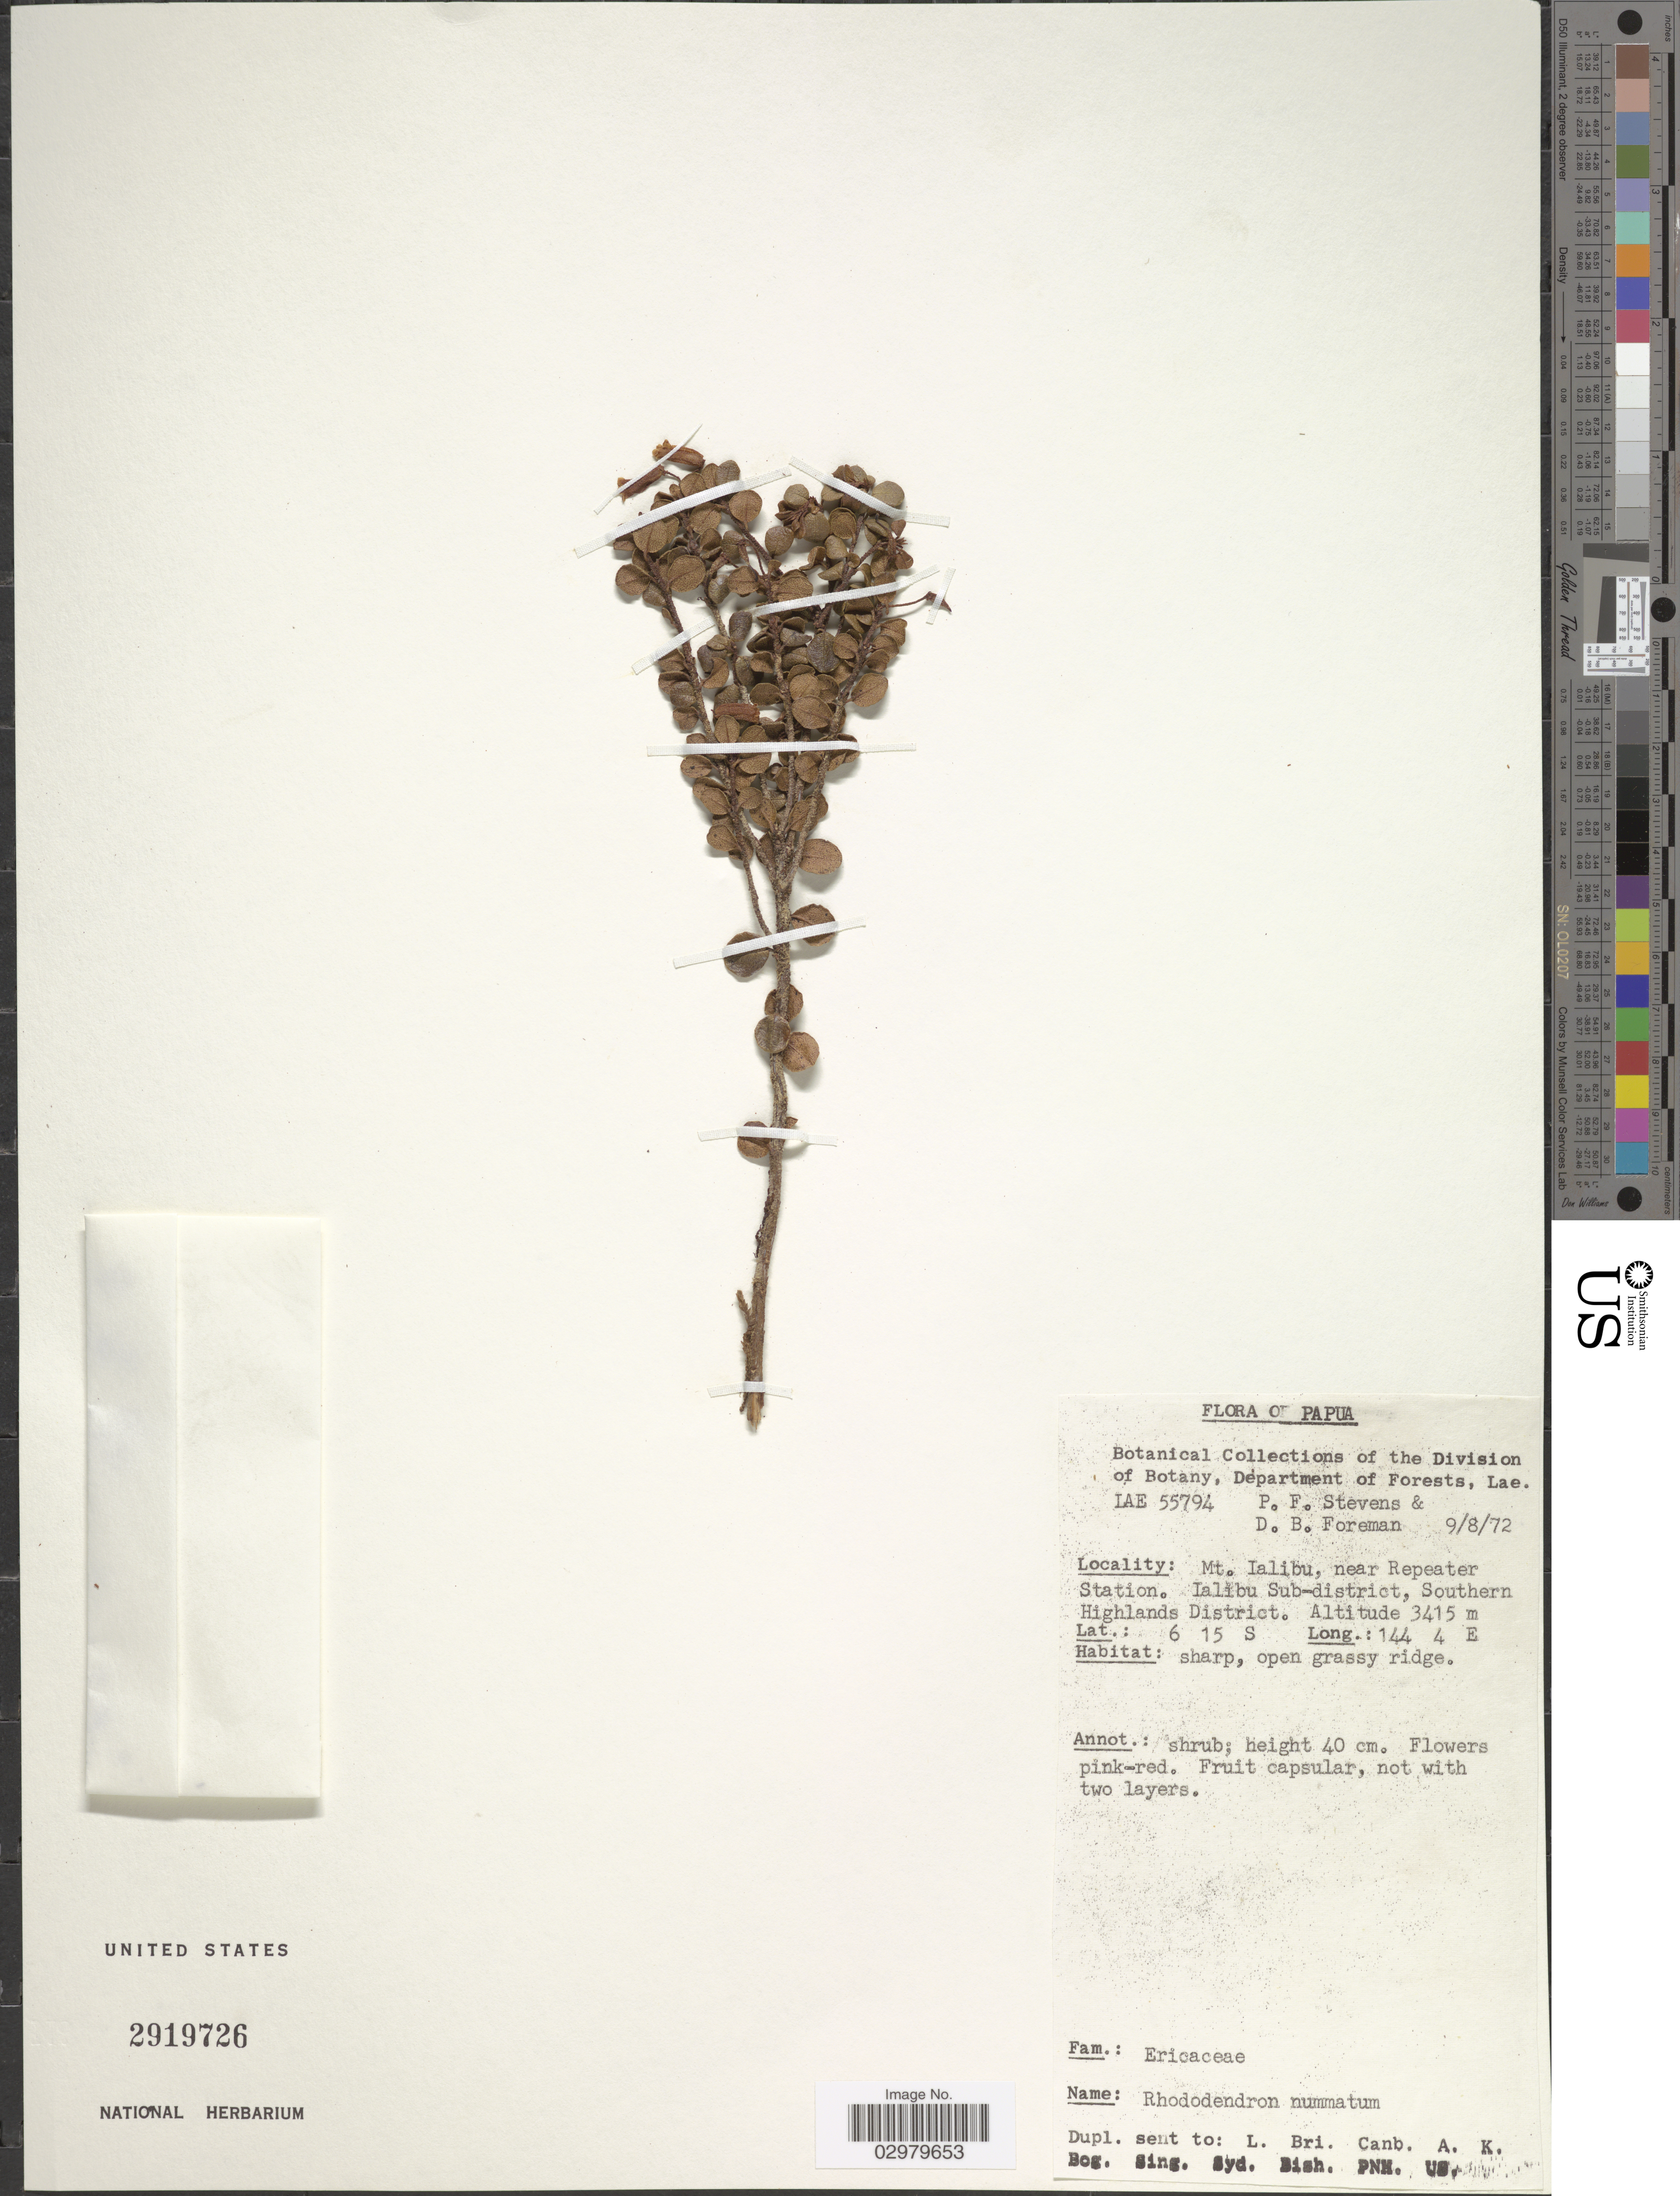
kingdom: Plantae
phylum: Tracheophyta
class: Magnoliopsida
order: Ericales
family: Ericaceae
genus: Rhododendron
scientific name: Rhododendron nummatum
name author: J.J. Sm.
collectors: P. F. Stevens & D. Foreman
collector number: LAE 55794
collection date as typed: Transcribed d/m/y: 9/8/72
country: Papua New Guinea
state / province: Southern Highlands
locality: Papua. Mt. Ialibu, near Repeater Station. Ialibu Sub-district, Southern Highlands District.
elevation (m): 3415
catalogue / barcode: US 2919726